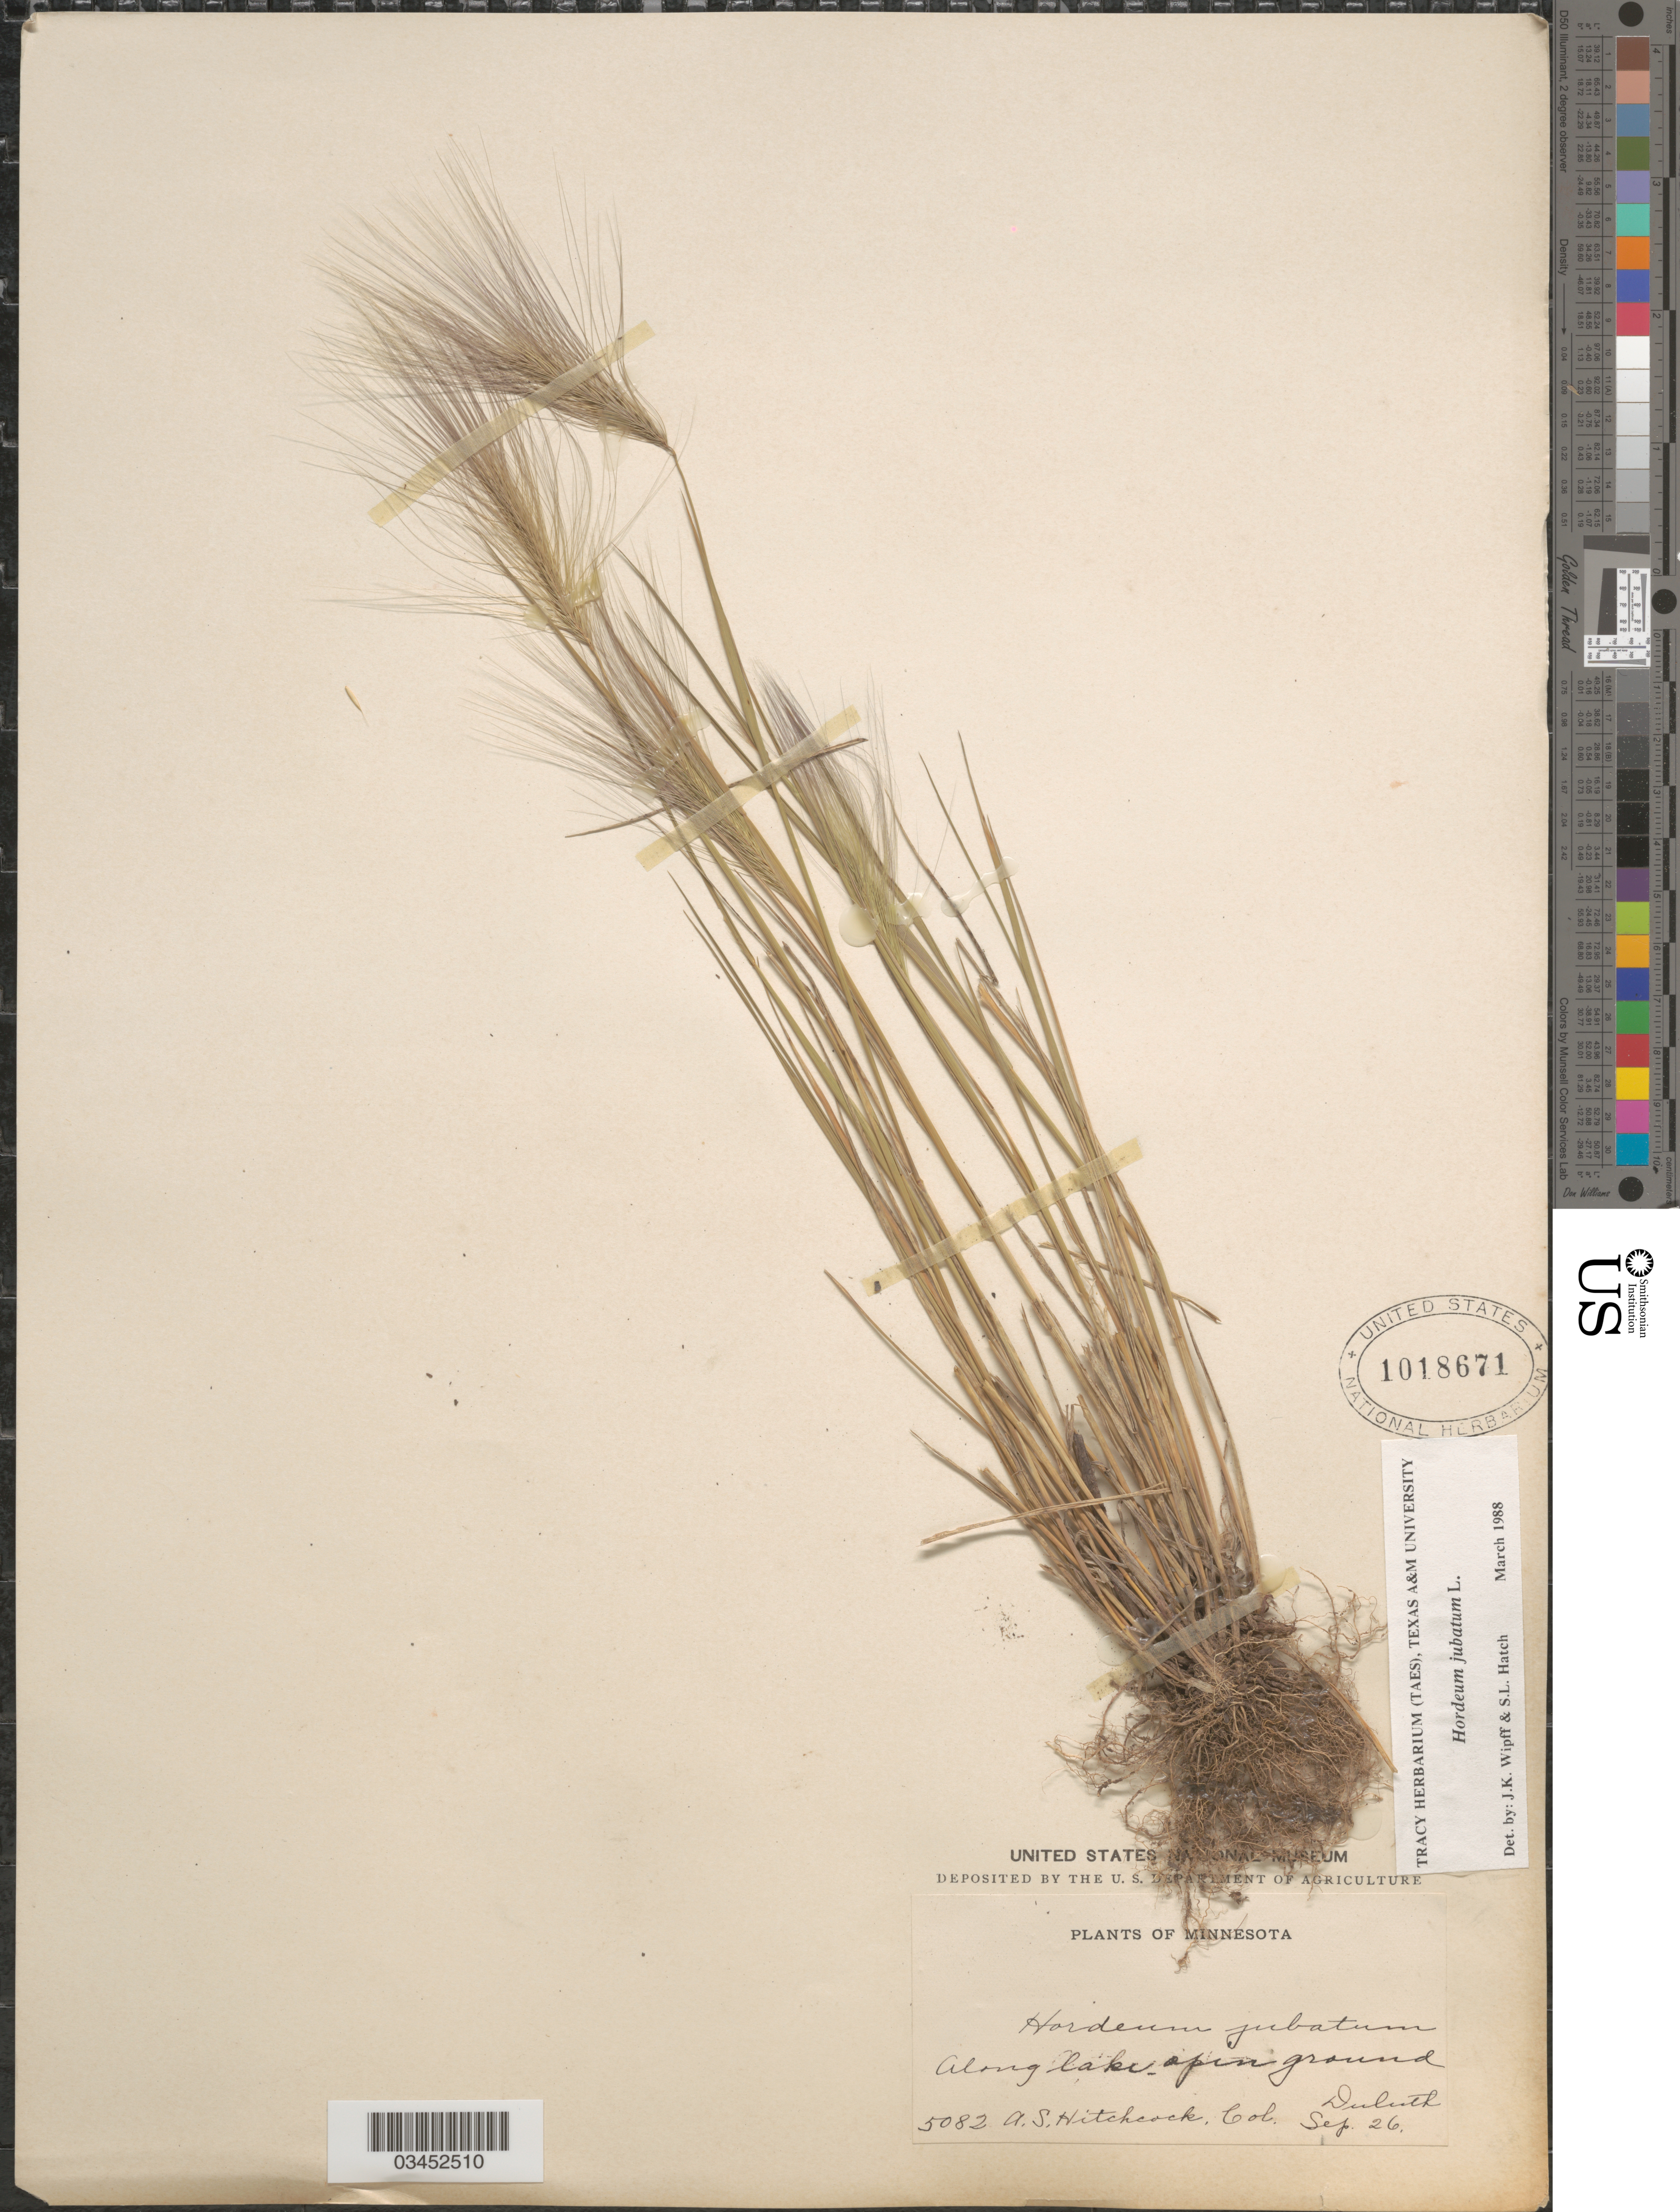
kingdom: Plantae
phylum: Tracheophyta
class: Liliopsida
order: Poales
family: Poaceae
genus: Hordeum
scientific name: Hordeum jubatum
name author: L.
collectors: A. S. Hitchcock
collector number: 5082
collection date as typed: Transcribed d/m/y: /9/26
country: United States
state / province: Minnesota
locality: Along lake open ground. Duluth.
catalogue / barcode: US 1018671